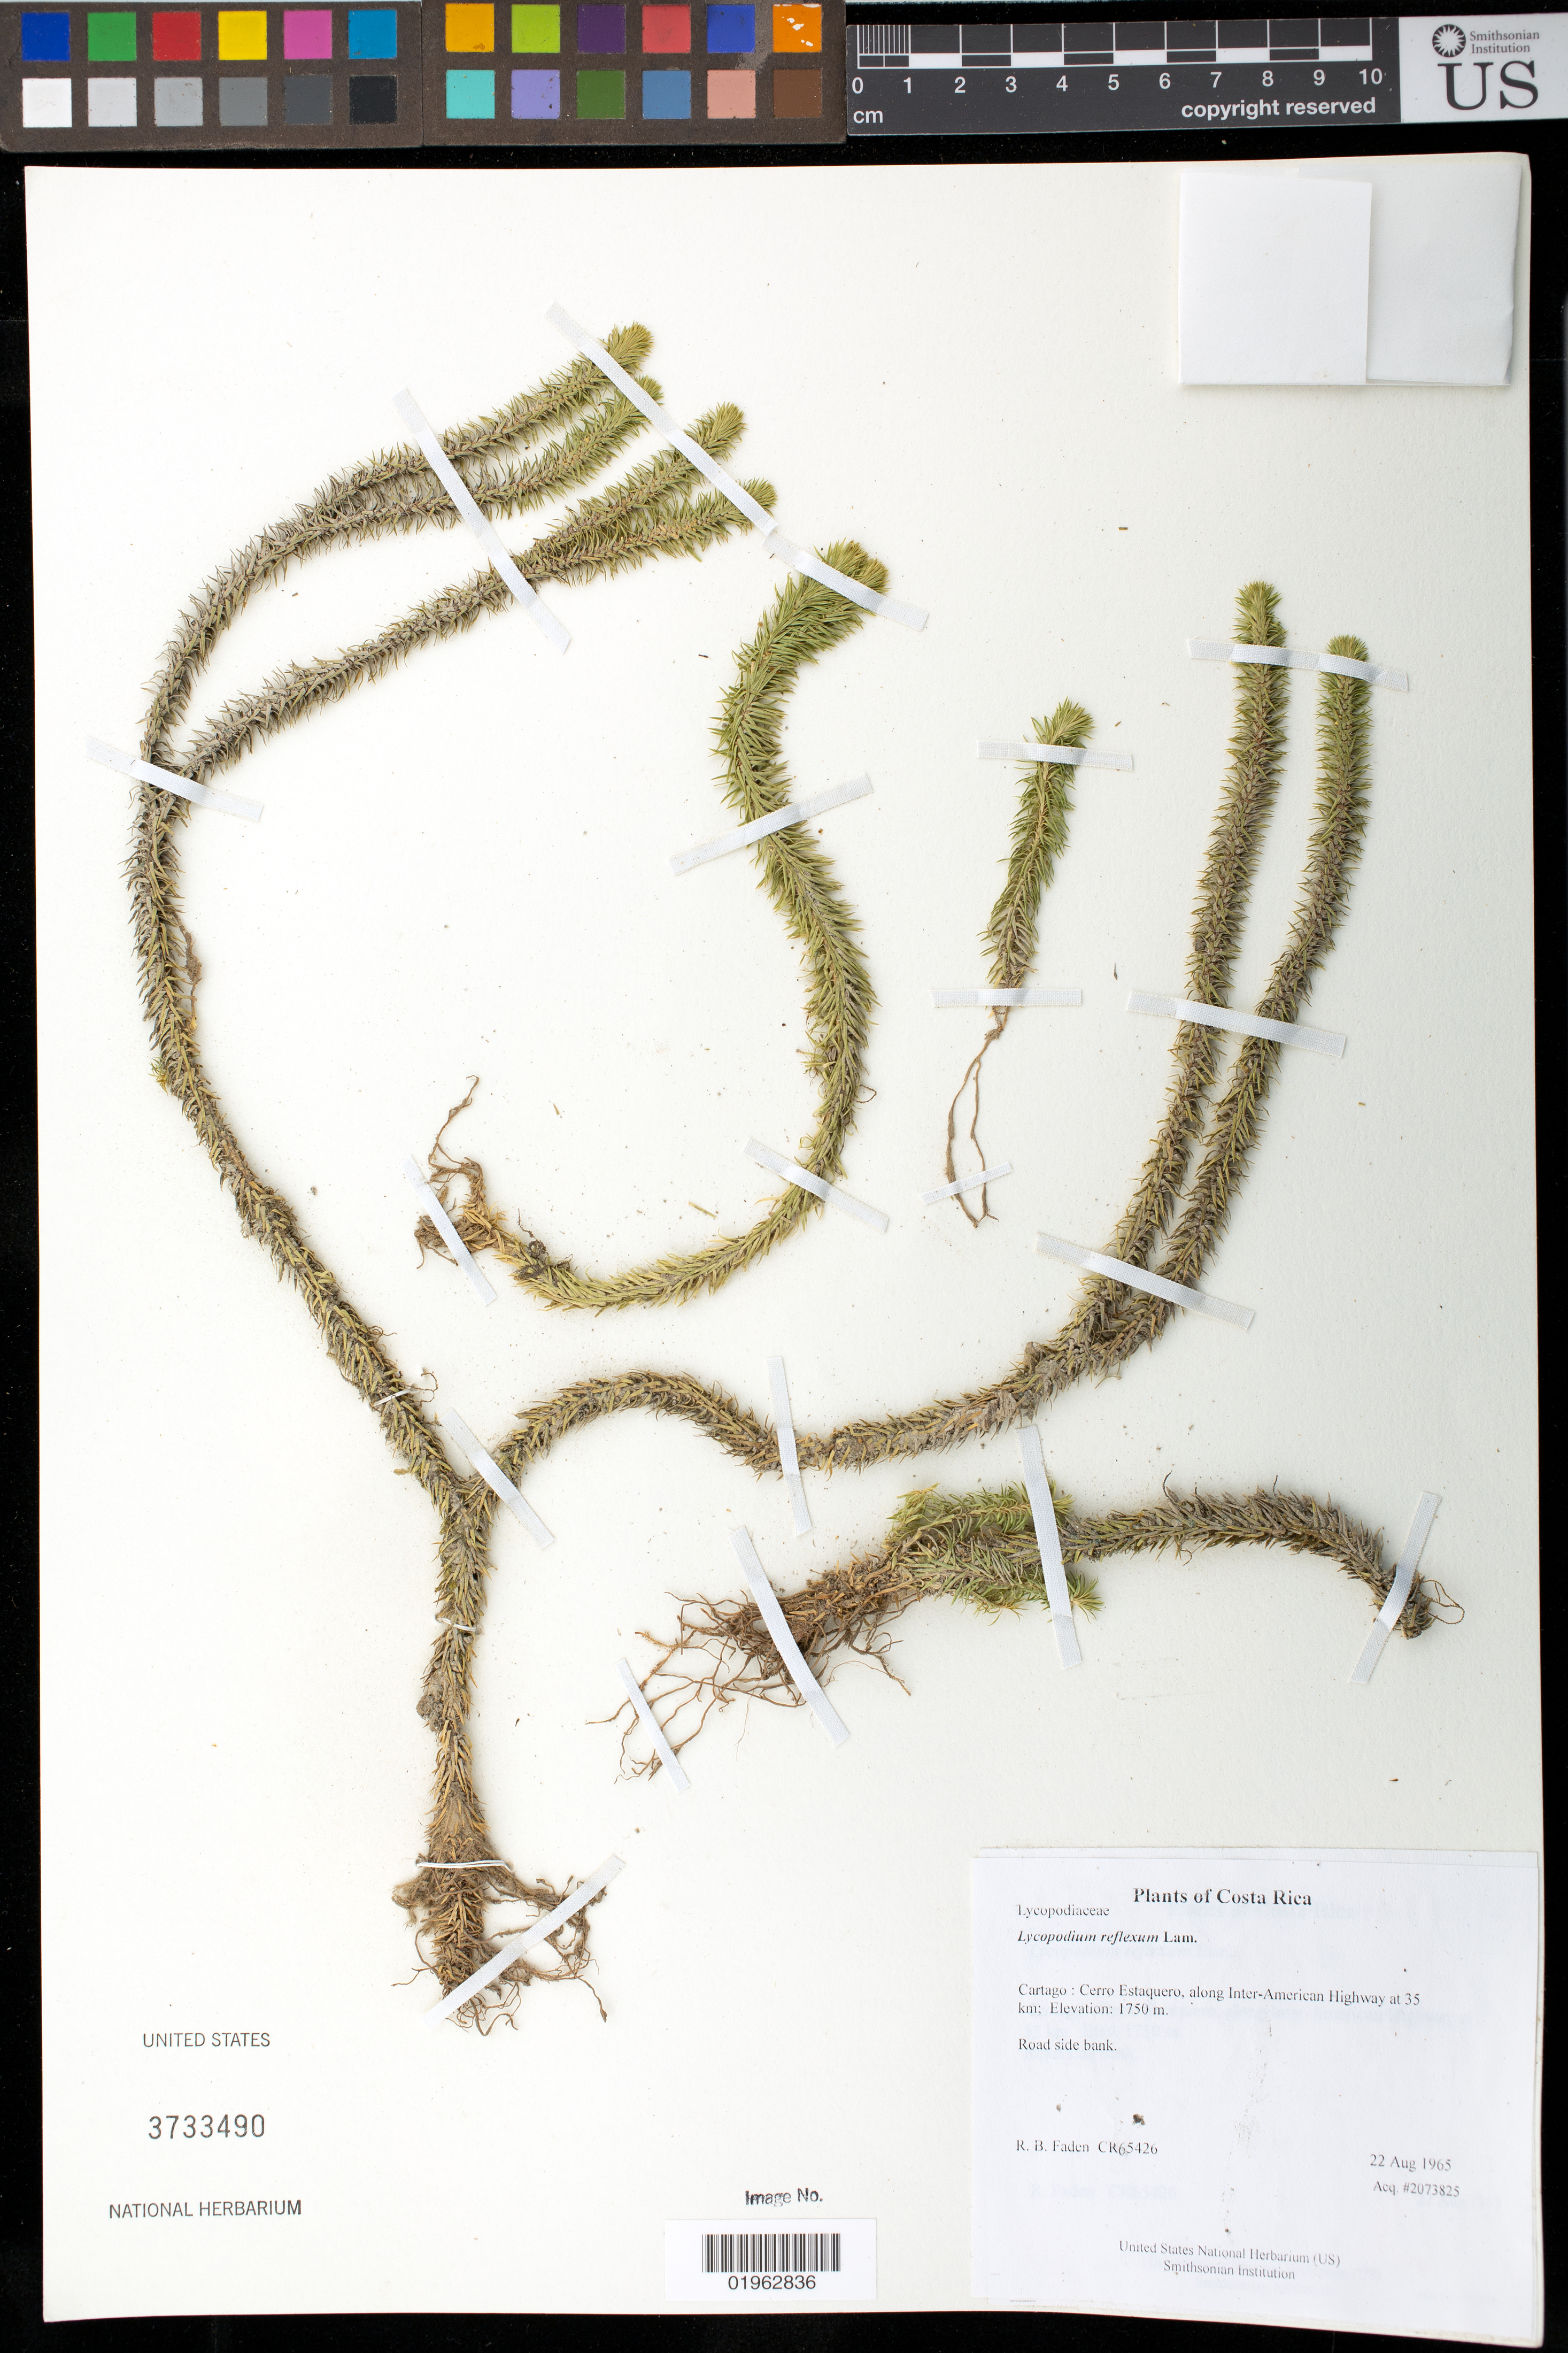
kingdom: Plantae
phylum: Tracheophyta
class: Lycopodiopsida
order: Lycopodiales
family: Lycopodiaceae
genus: Phlegmariurus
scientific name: Phlegmariurus reflexus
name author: (Lam.) B. Øllg.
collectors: R. B. Faden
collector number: CR65426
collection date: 1965-08-22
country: Costa Rica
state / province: Cartago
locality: Cerro Estaquero, along Inter-American Highway at 35 km.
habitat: Road side bank.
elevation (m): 1750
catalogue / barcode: US 3733490